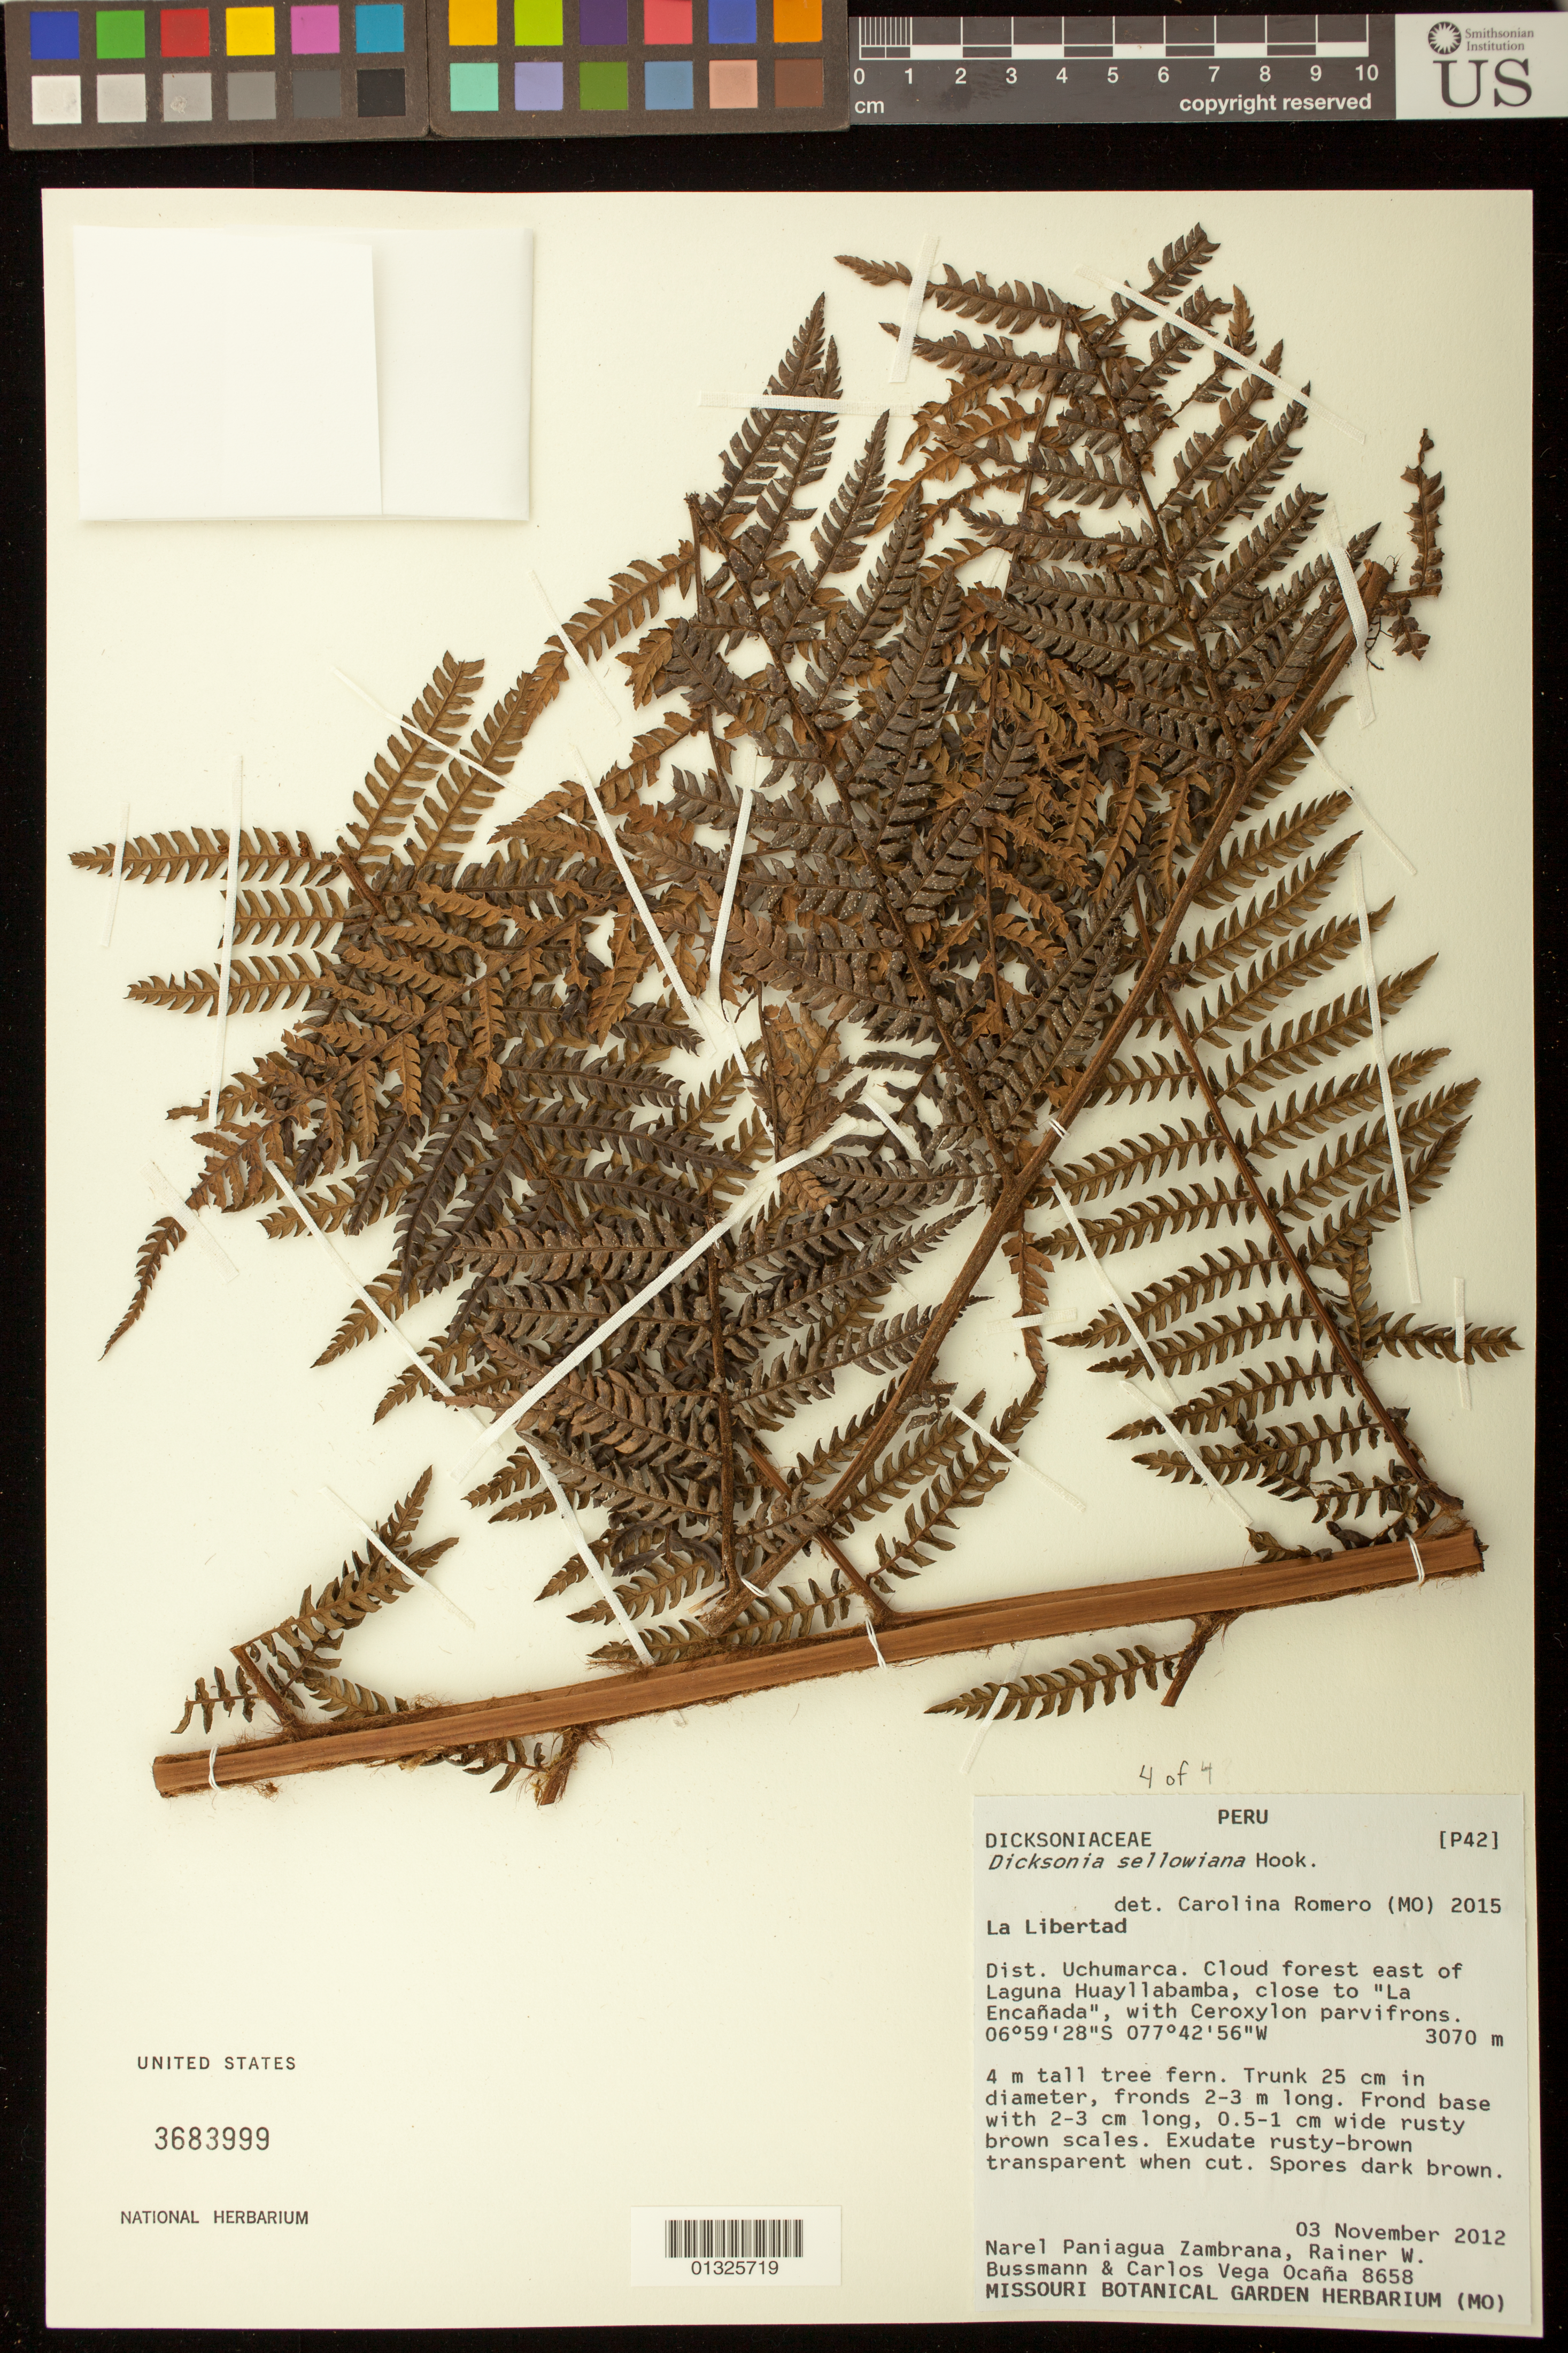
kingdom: Plantae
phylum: Tracheophyta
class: Polypodiopsida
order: Cyatheales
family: Dicksoniaceae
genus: Dicksonia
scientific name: Dicksonia sellowiana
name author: Hook.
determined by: Romero-Hernández, Carolina, (COL)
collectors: N. Paniagua Zambrana, R. W. Bussmann & C. Vega Ocaña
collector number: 8658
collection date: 2012-11-03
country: Peru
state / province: La Libertad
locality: Uchumarca District, Cloud forest east of Laguna Huayllabamba, close to "La Encanada".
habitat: Cloud forest.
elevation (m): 3070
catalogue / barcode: US 3683999